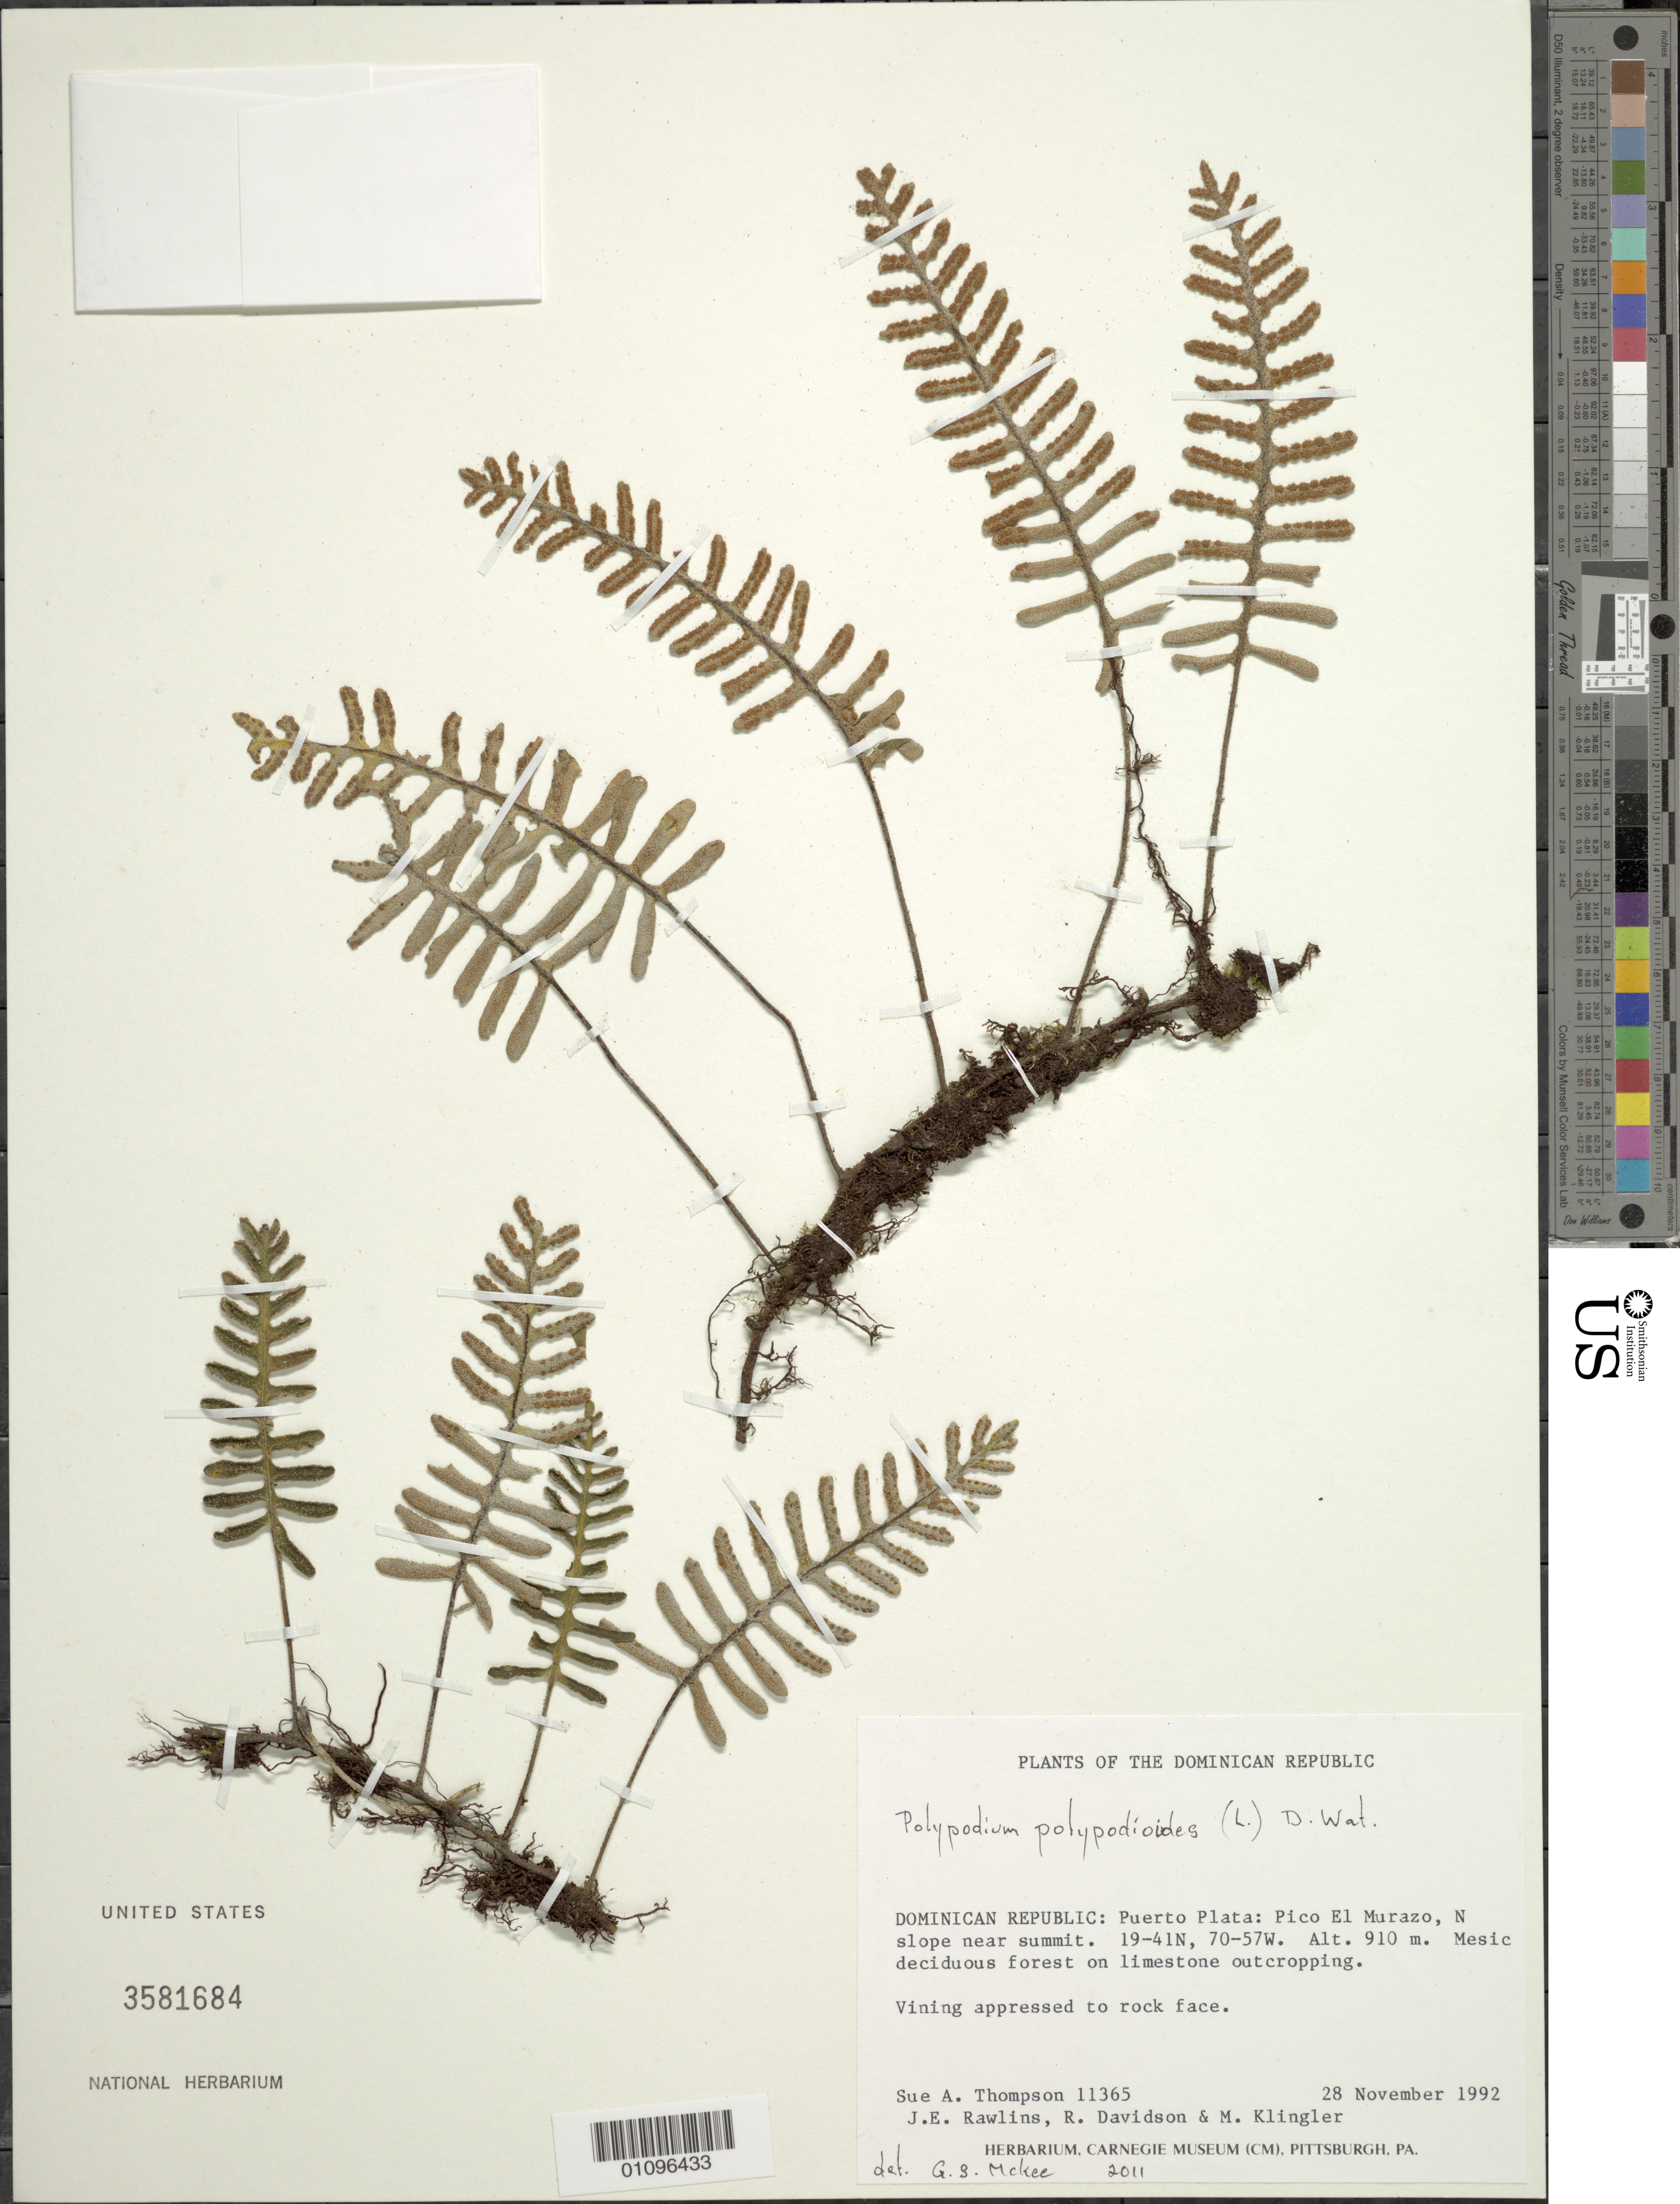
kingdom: Plantae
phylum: Tracheophyta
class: Polypodiopsida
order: Polypodiales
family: Polypodiaceae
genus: Pleopeltis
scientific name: Pleopeltis polypodioides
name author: (L.) E.G. Andrews & Windham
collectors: S. A. Thompson, J. Rawlins, R. Davidson & M. Klingler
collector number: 11365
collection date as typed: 28 Nov 1992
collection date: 1992-11-28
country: Dominican Republic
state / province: Puerto Plata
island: Hispaniola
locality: Pico El Murazo, N slope near summit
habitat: Mesic deciduous forest on limestone outcropping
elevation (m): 910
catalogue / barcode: US 3581684